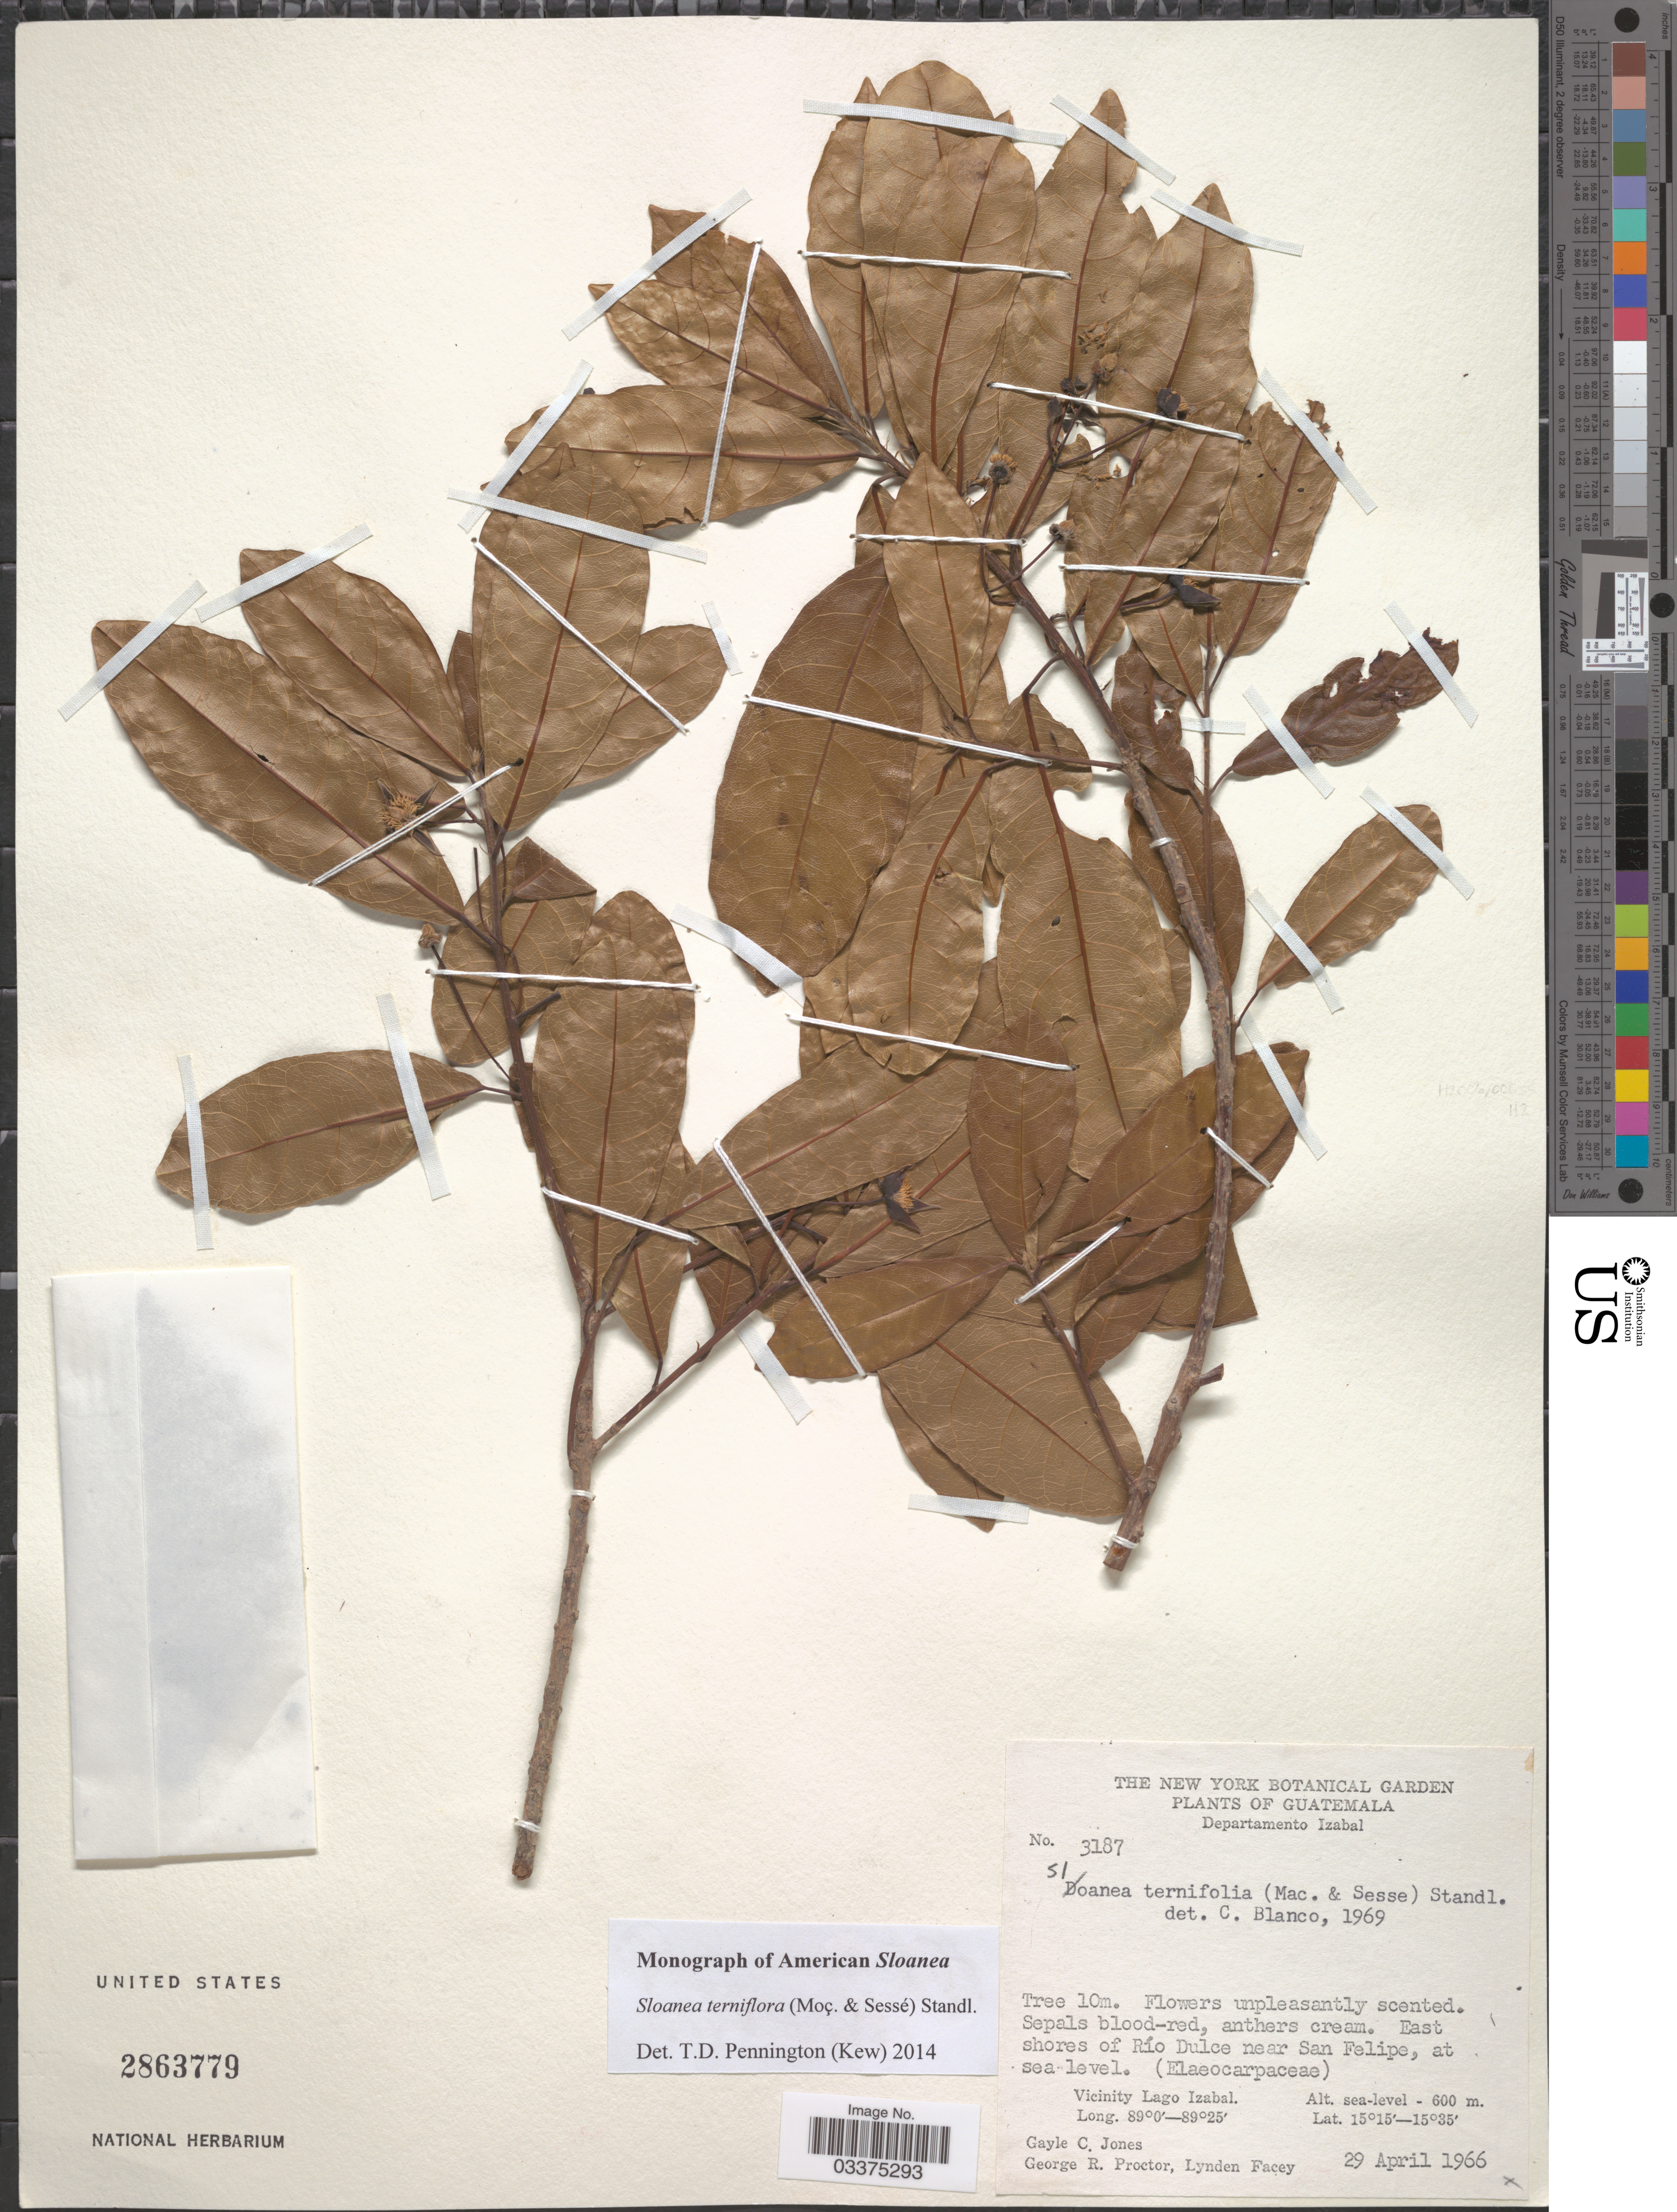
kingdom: Plantae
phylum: Tracheophyta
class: Magnoliopsida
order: Oxalidales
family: Elaeocarpaceae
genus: Sloanea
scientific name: Sloanea terniflora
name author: (Moc. & Sessé ex DC.) Standl.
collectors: G. C. Jones, G. R. Proctor & L. Facey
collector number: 3187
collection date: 1966-04-29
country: Guatemala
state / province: Izabal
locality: Departamento Izabal. East shores of Río Dulce near San Felipe. Vicinity Lago Izabal.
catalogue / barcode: US 2863779